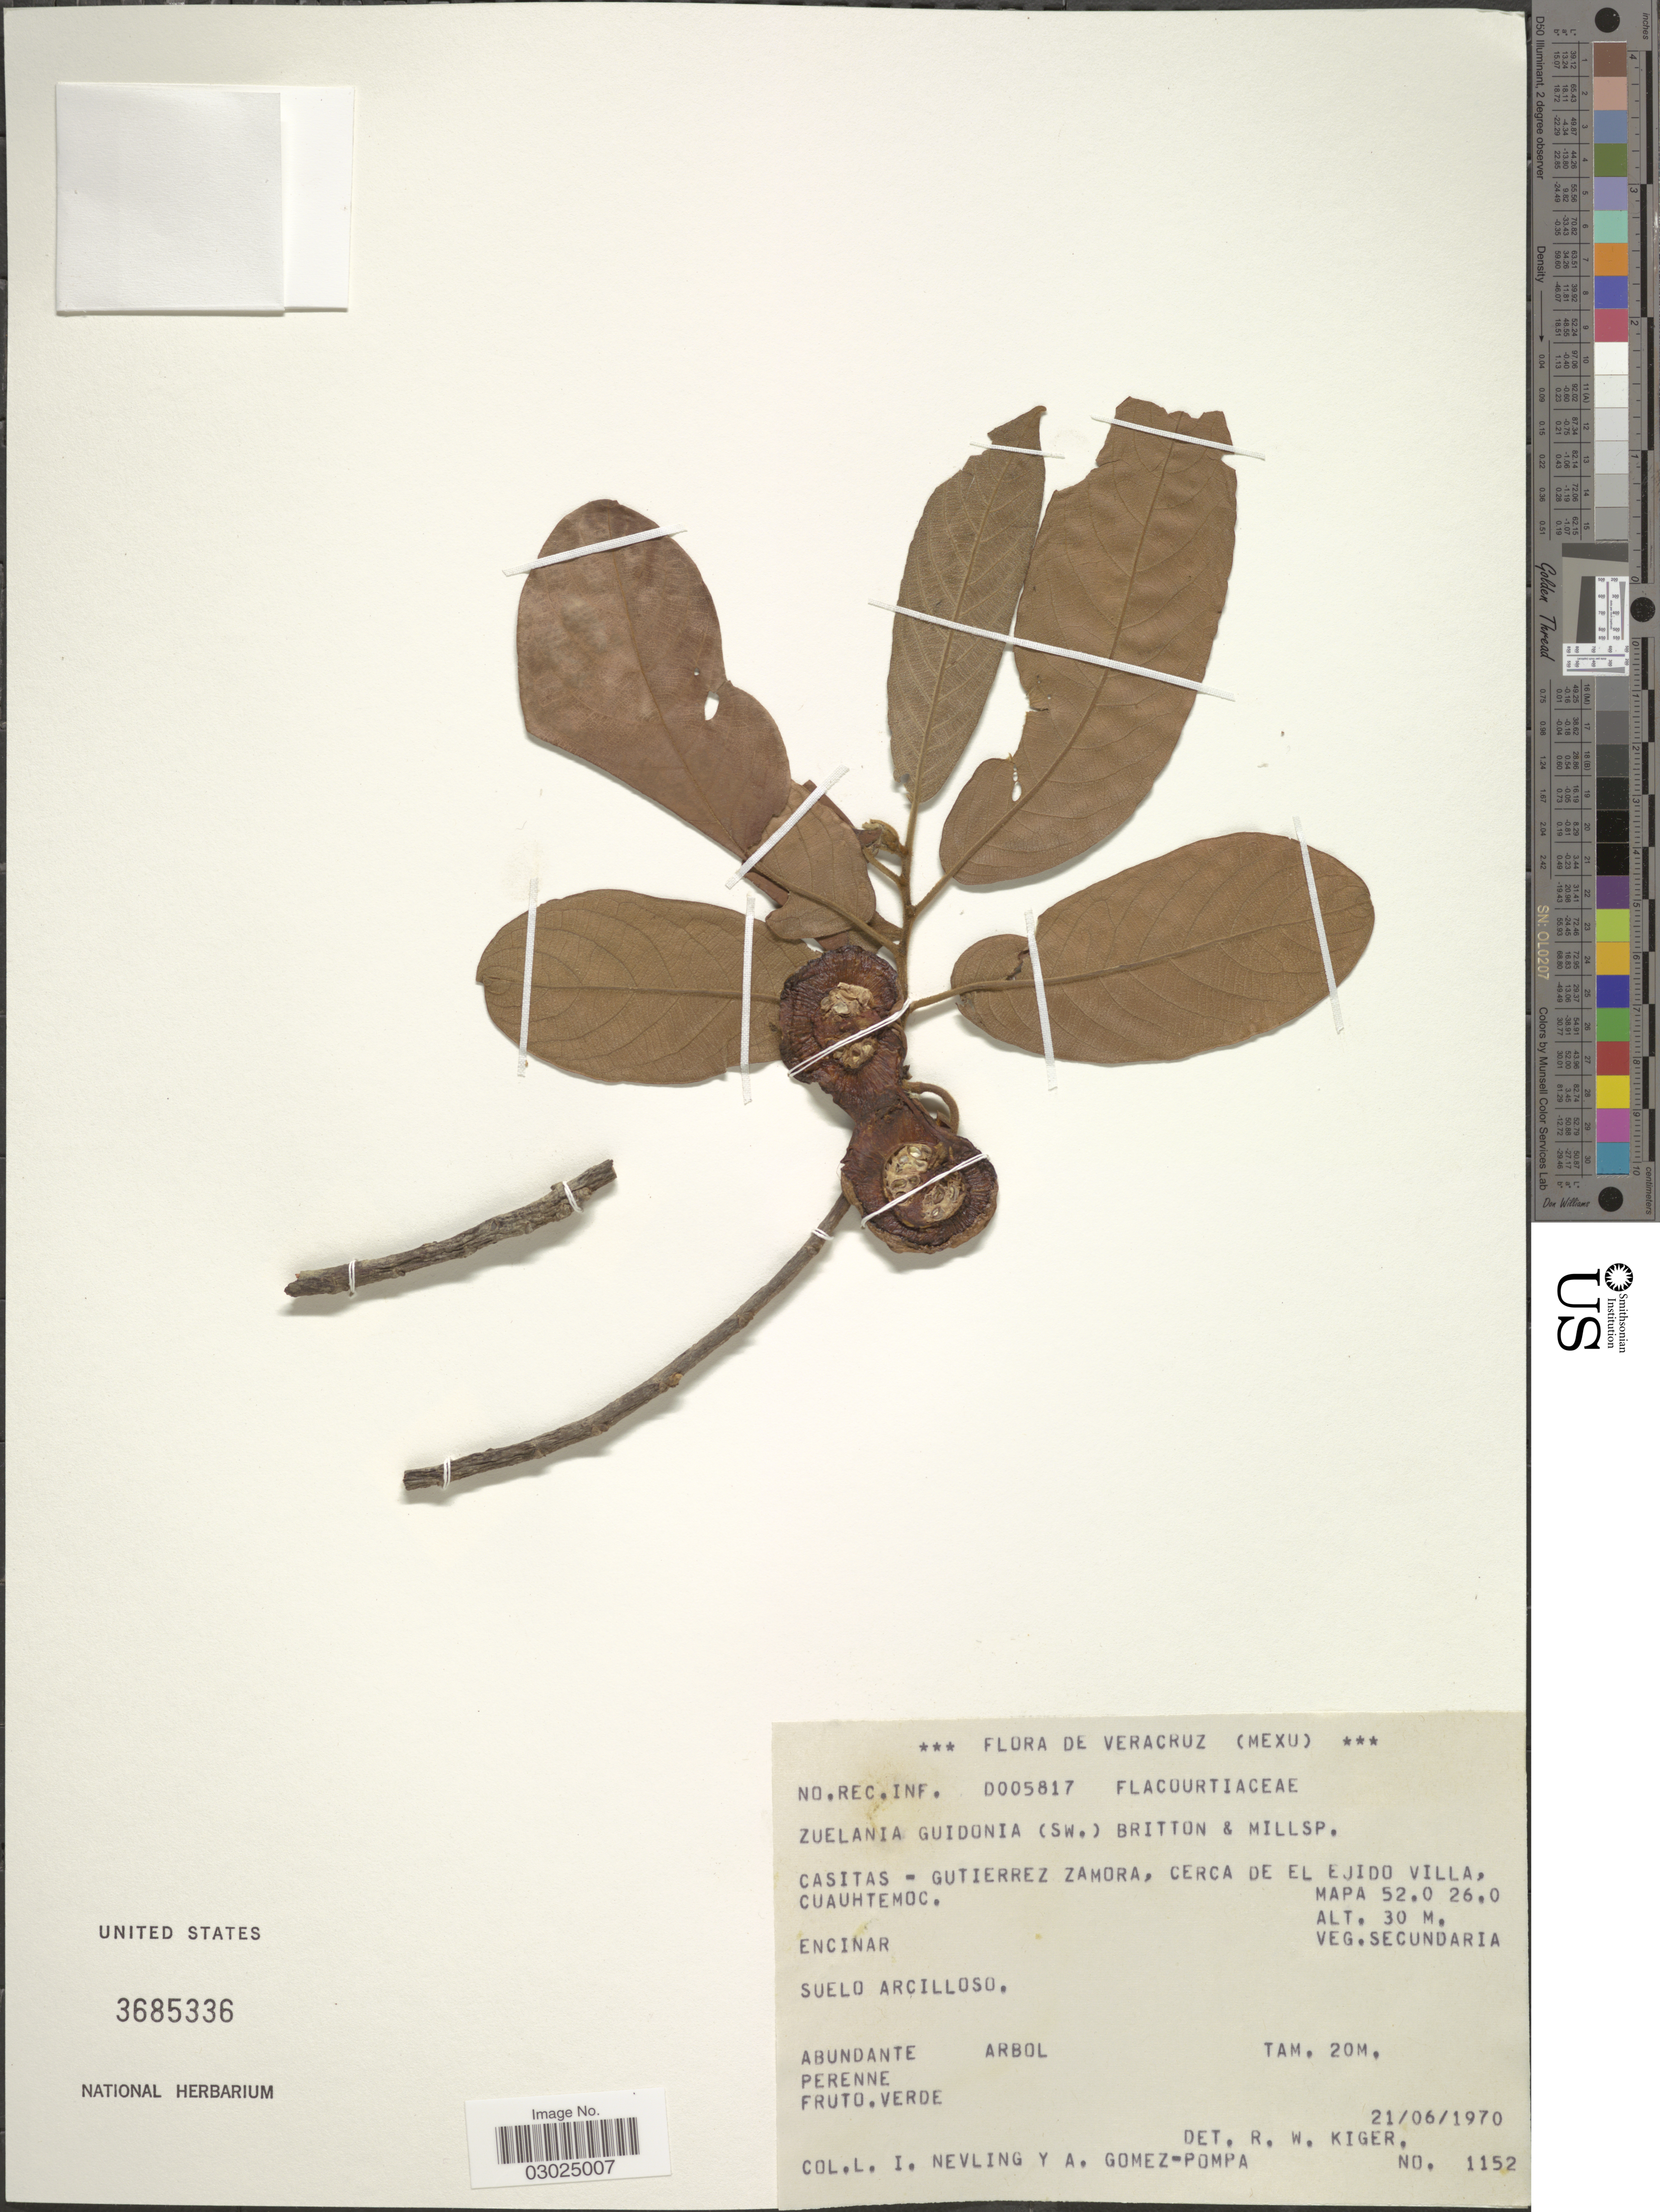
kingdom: Plantae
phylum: Tracheophyta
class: Magnoliopsida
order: Malpighiales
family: Salicaceae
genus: Casearia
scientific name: Casearia laetioides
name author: (A. Rich.) Warb.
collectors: L. Nevling & A. Gómez Pompa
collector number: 1152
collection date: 1970-06-21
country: Mexico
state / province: Veracruz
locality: Veracruz. Casitas - Gutierrez Zamora, cerca de el Ejido Villa, Cuauhtemoc.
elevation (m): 30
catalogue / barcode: US 3685336